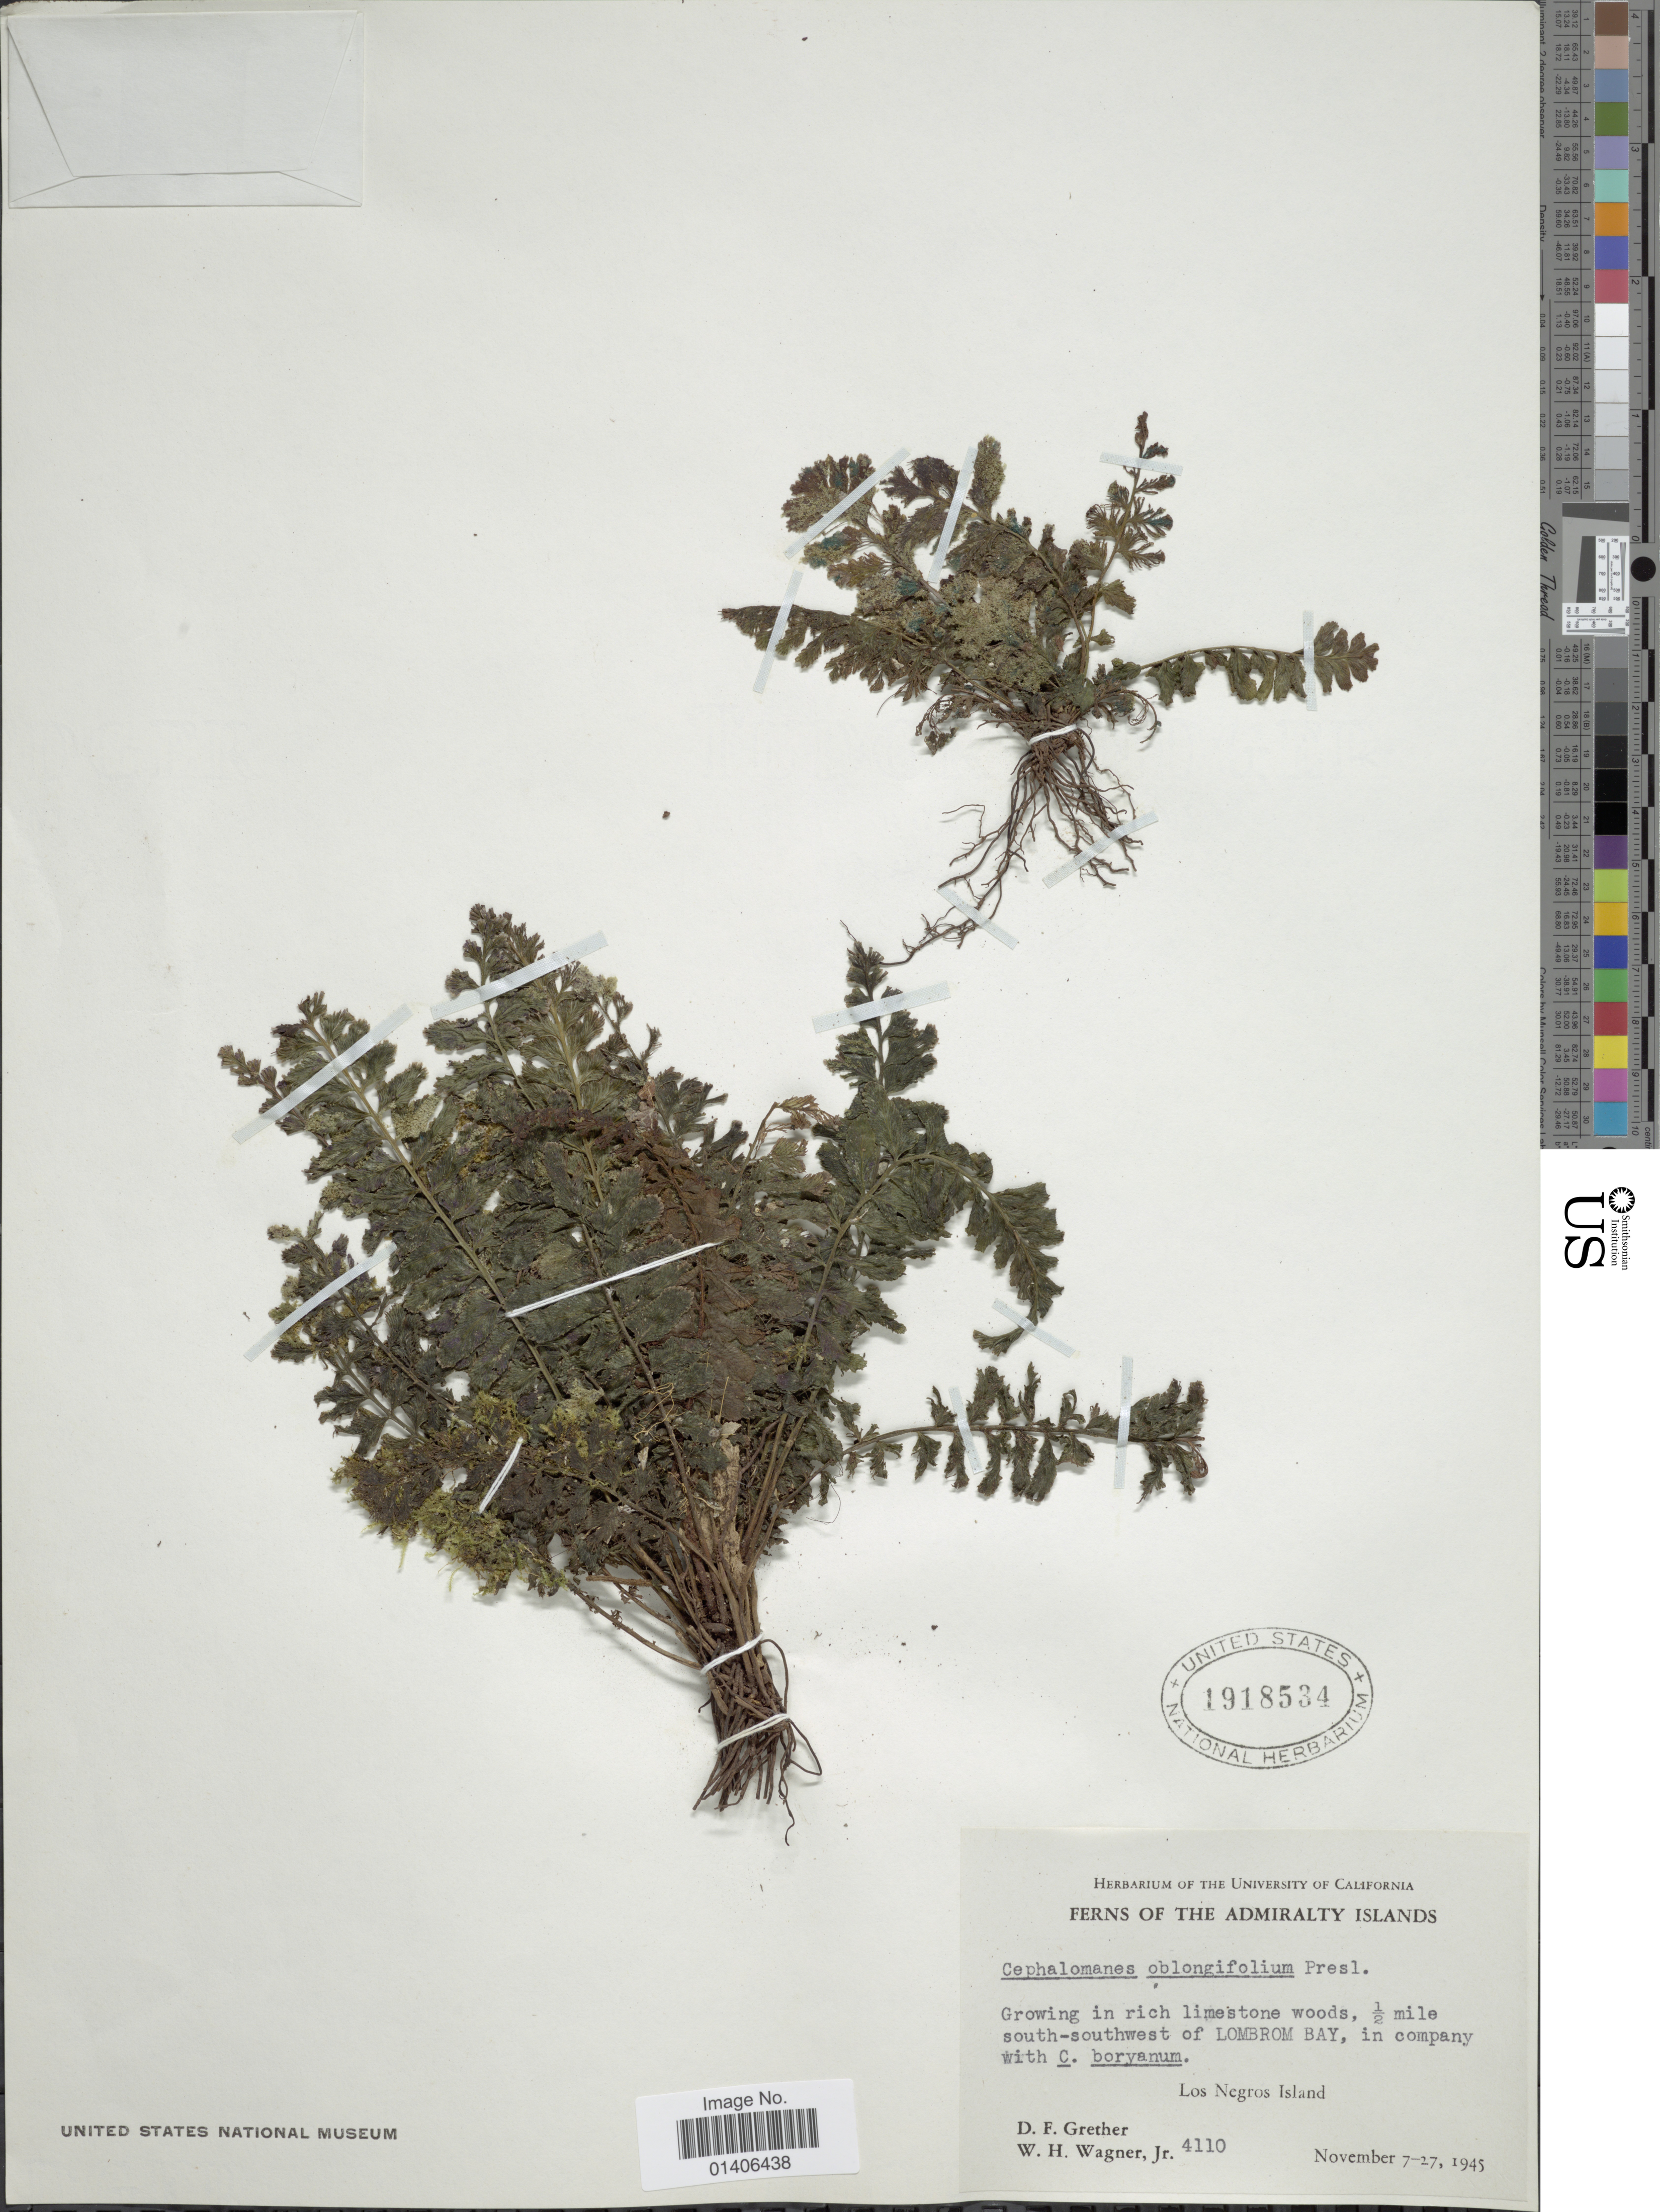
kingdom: Plantae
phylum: Tracheophyta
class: Polypodiopsida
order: Hymenophyllales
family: Hymenophyllaceae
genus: Cephalomanes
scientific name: Cephalomanes javanicum var. asplenoides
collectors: D. F. Grether & W. H. Wagner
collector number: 4110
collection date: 1945-11-07/1945-11-27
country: Papua New Guinea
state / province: Manus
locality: The Admiralty Islands, ½ mile south-southwest of Lombrom Bay, Los Negros Island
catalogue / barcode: US 1918534